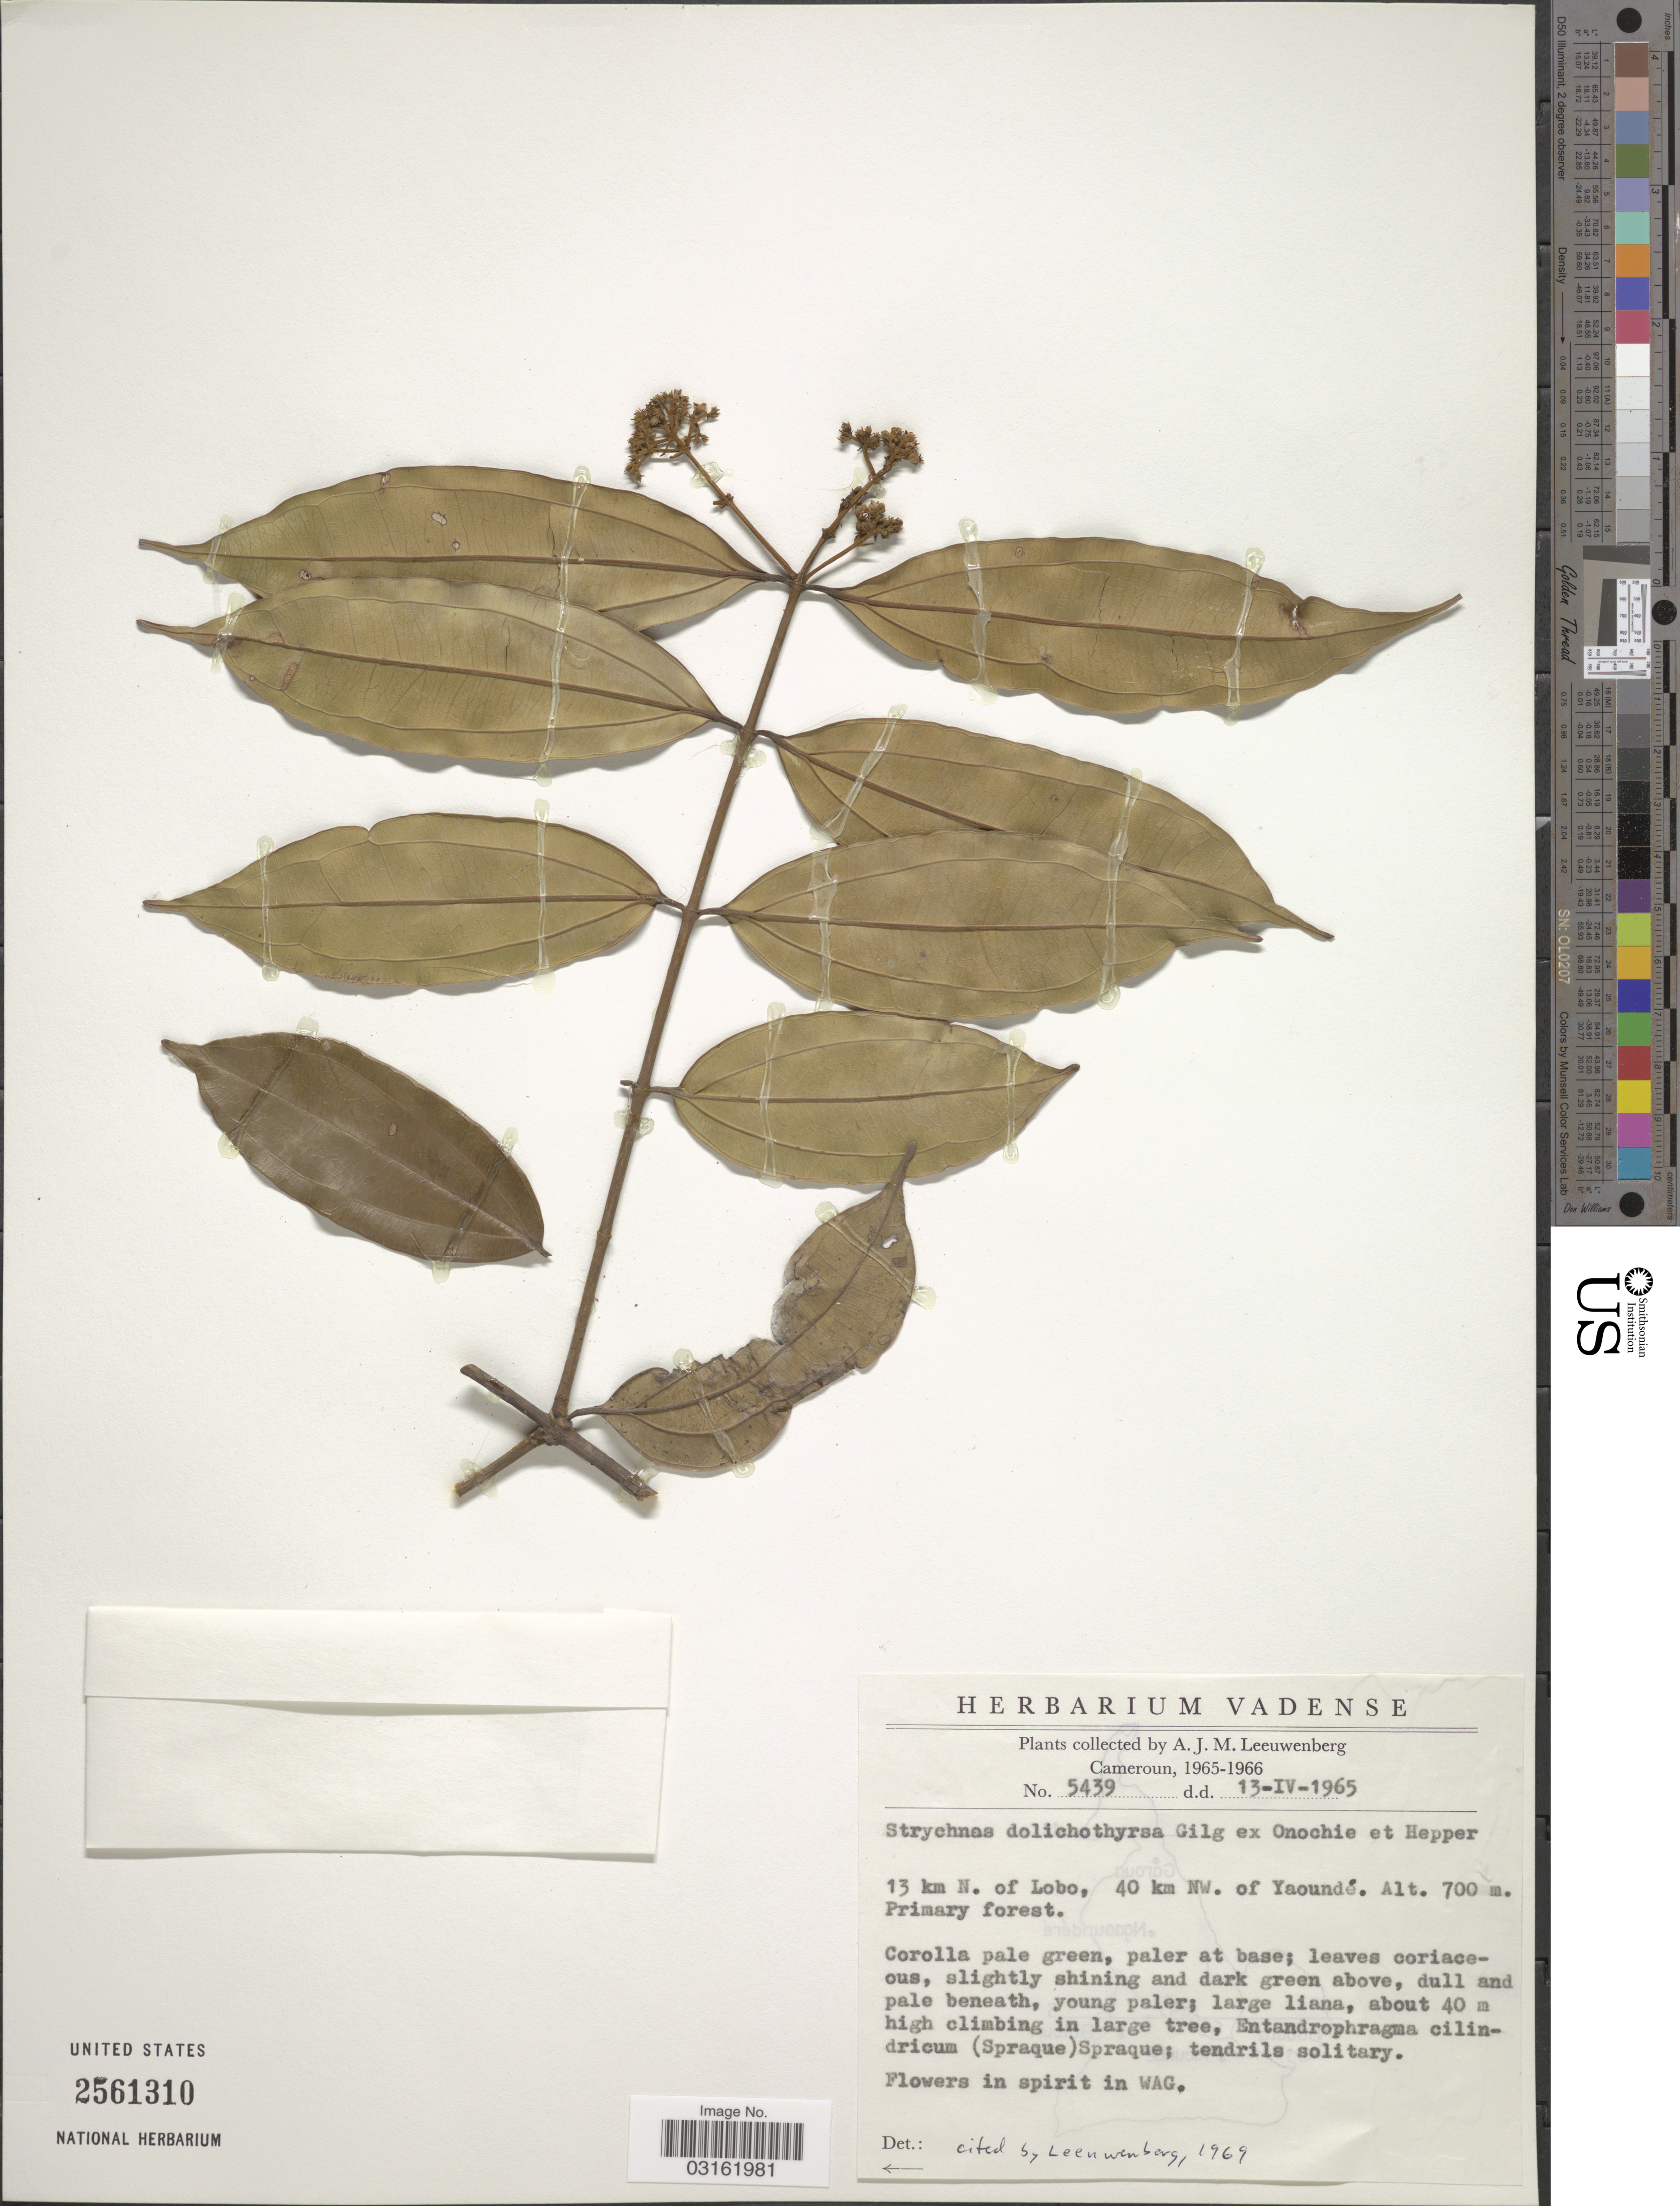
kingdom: Plantae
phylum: Tracheophyta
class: Magnoliopsida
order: Gentianales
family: Loganiaceae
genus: Strychnos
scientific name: Strychnos dolichothyrsa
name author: Gilg ex Onochie & Hepper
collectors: A. J. M. Leeuwenberg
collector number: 5439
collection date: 1965-04-13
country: Cameroon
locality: Cameroun. 13 km N. of Lobo, 40 km NW. of Yaoundé.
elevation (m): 700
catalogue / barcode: US 2561310